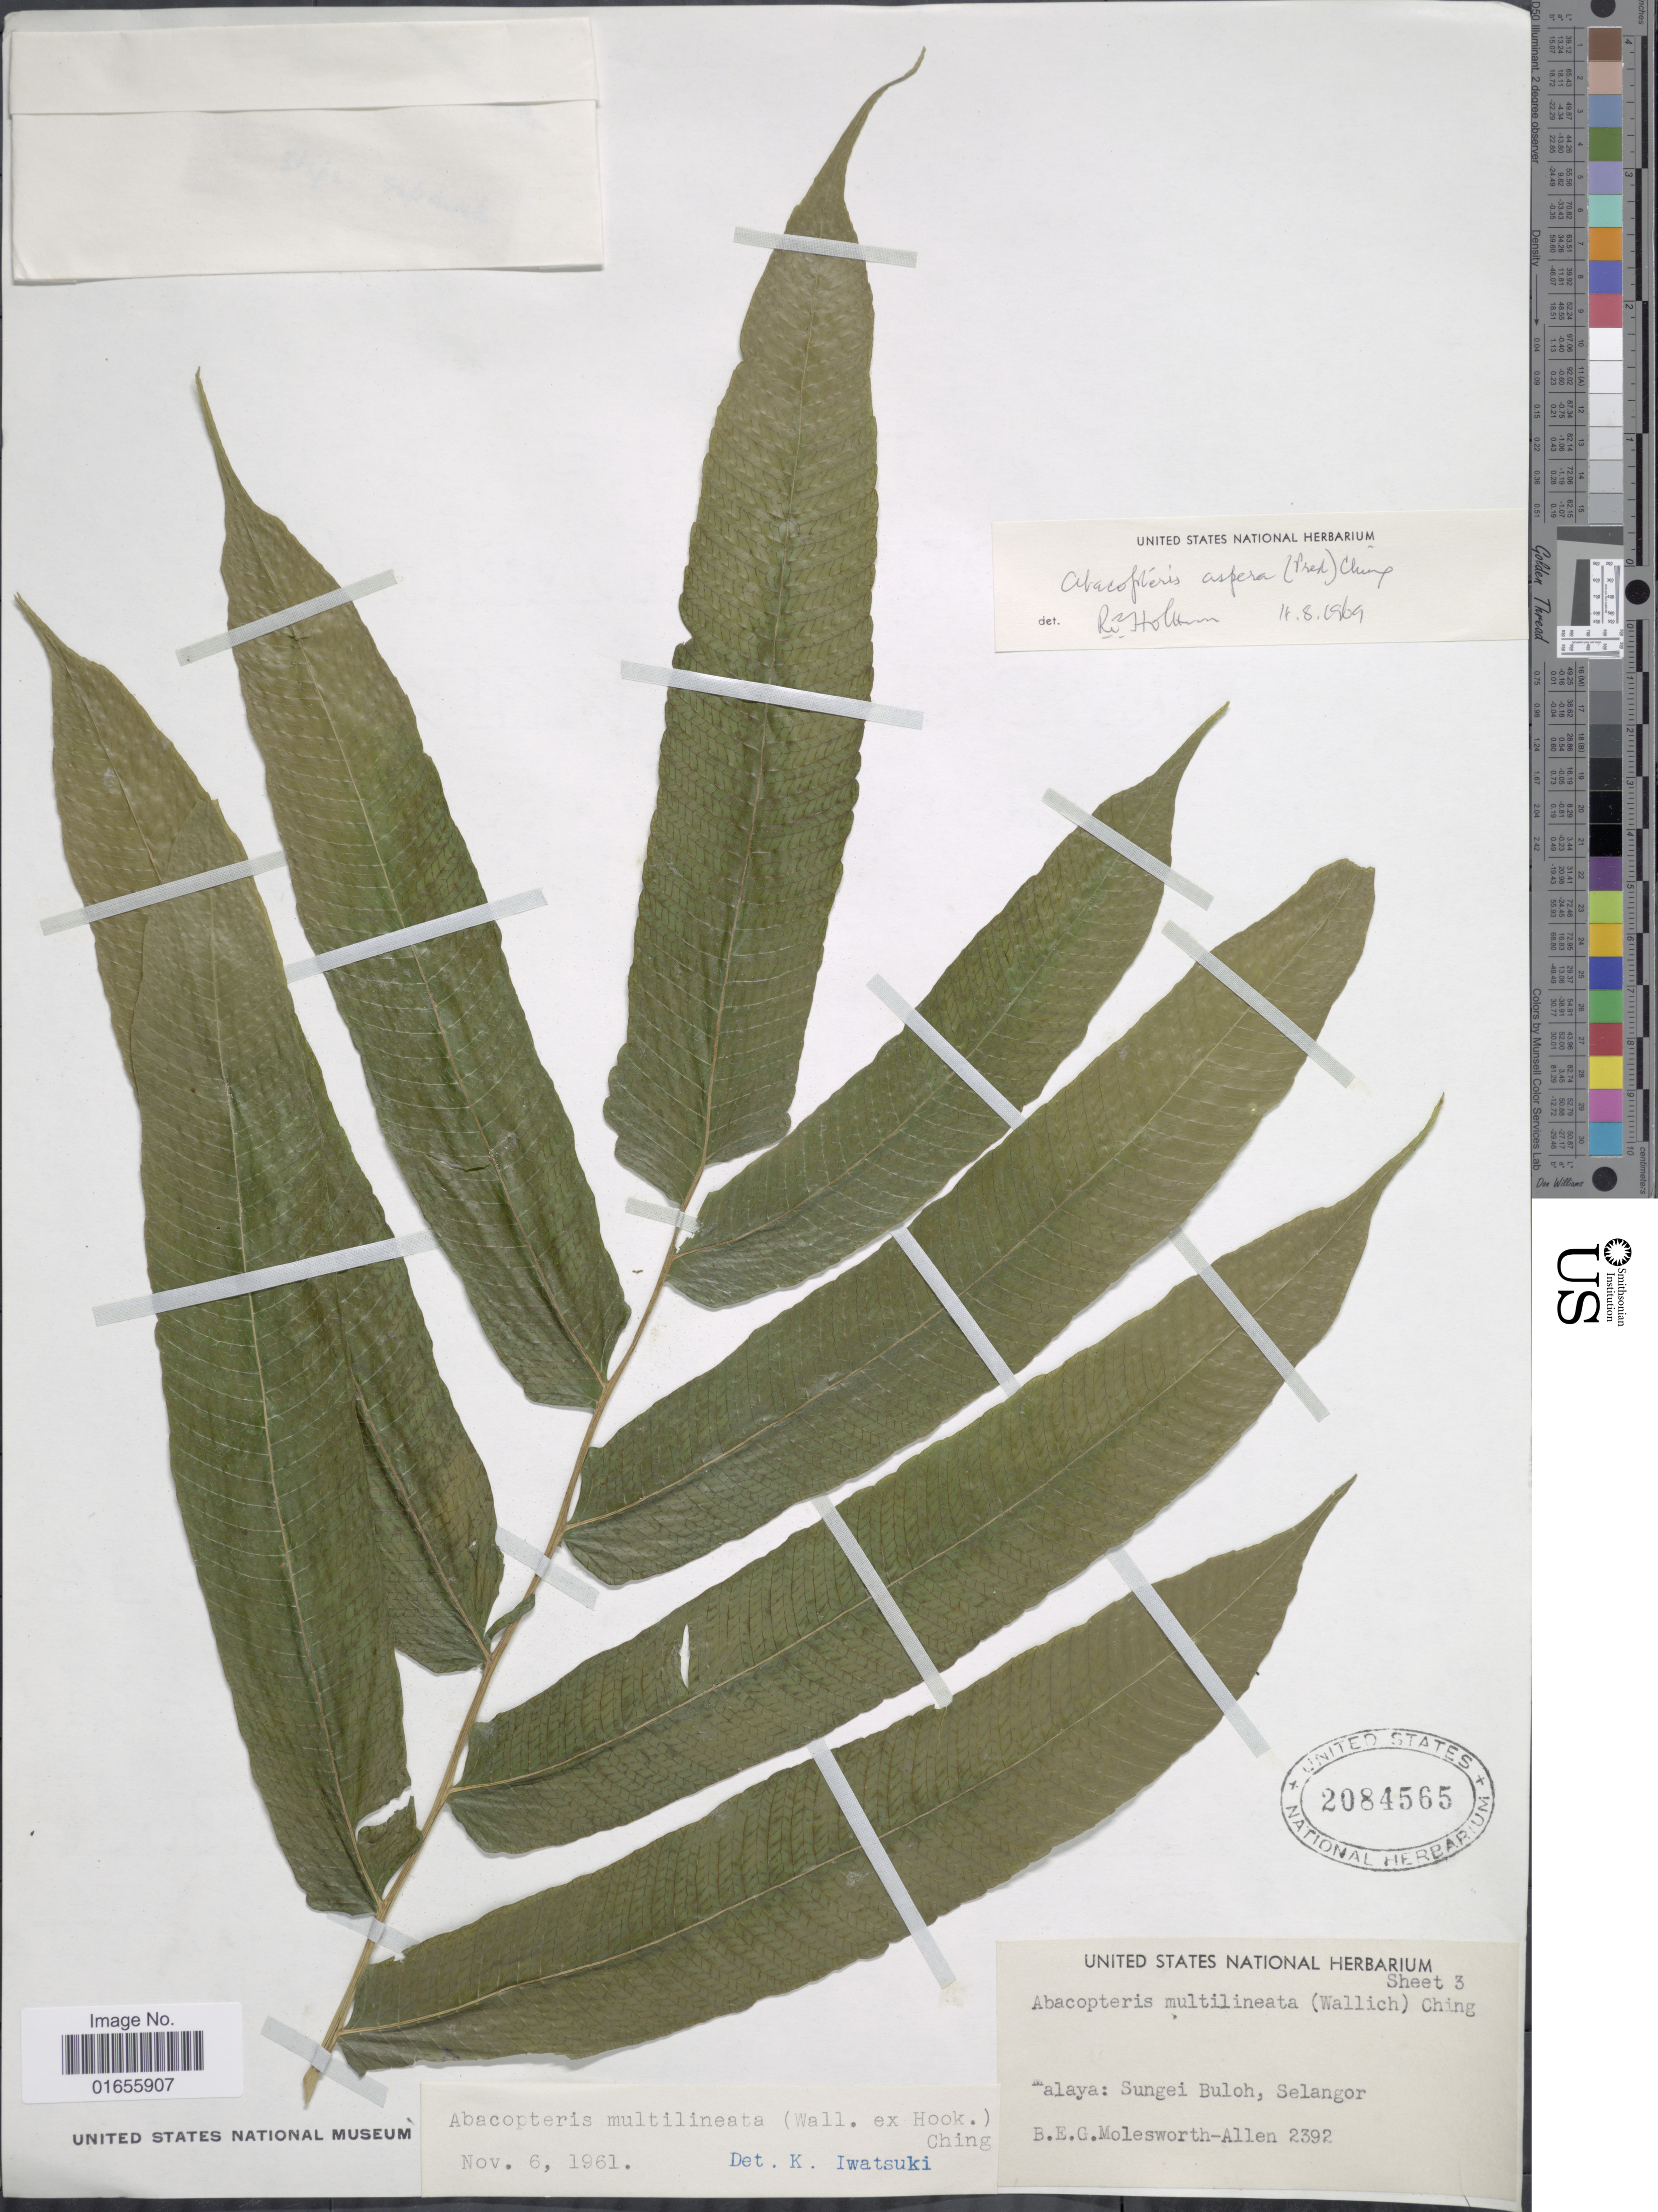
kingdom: Plantae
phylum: Tracheophyta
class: Polypodiopsida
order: Polypodiales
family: Thelypteridaceae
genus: Pronephrium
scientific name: Pronephrium asperum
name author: (C. Presl) Holttum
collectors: B. E. G. Molesworth-Allen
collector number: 2392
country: Malaysia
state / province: Selangor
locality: Malaya: Sungei Buloh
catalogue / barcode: US 2084565